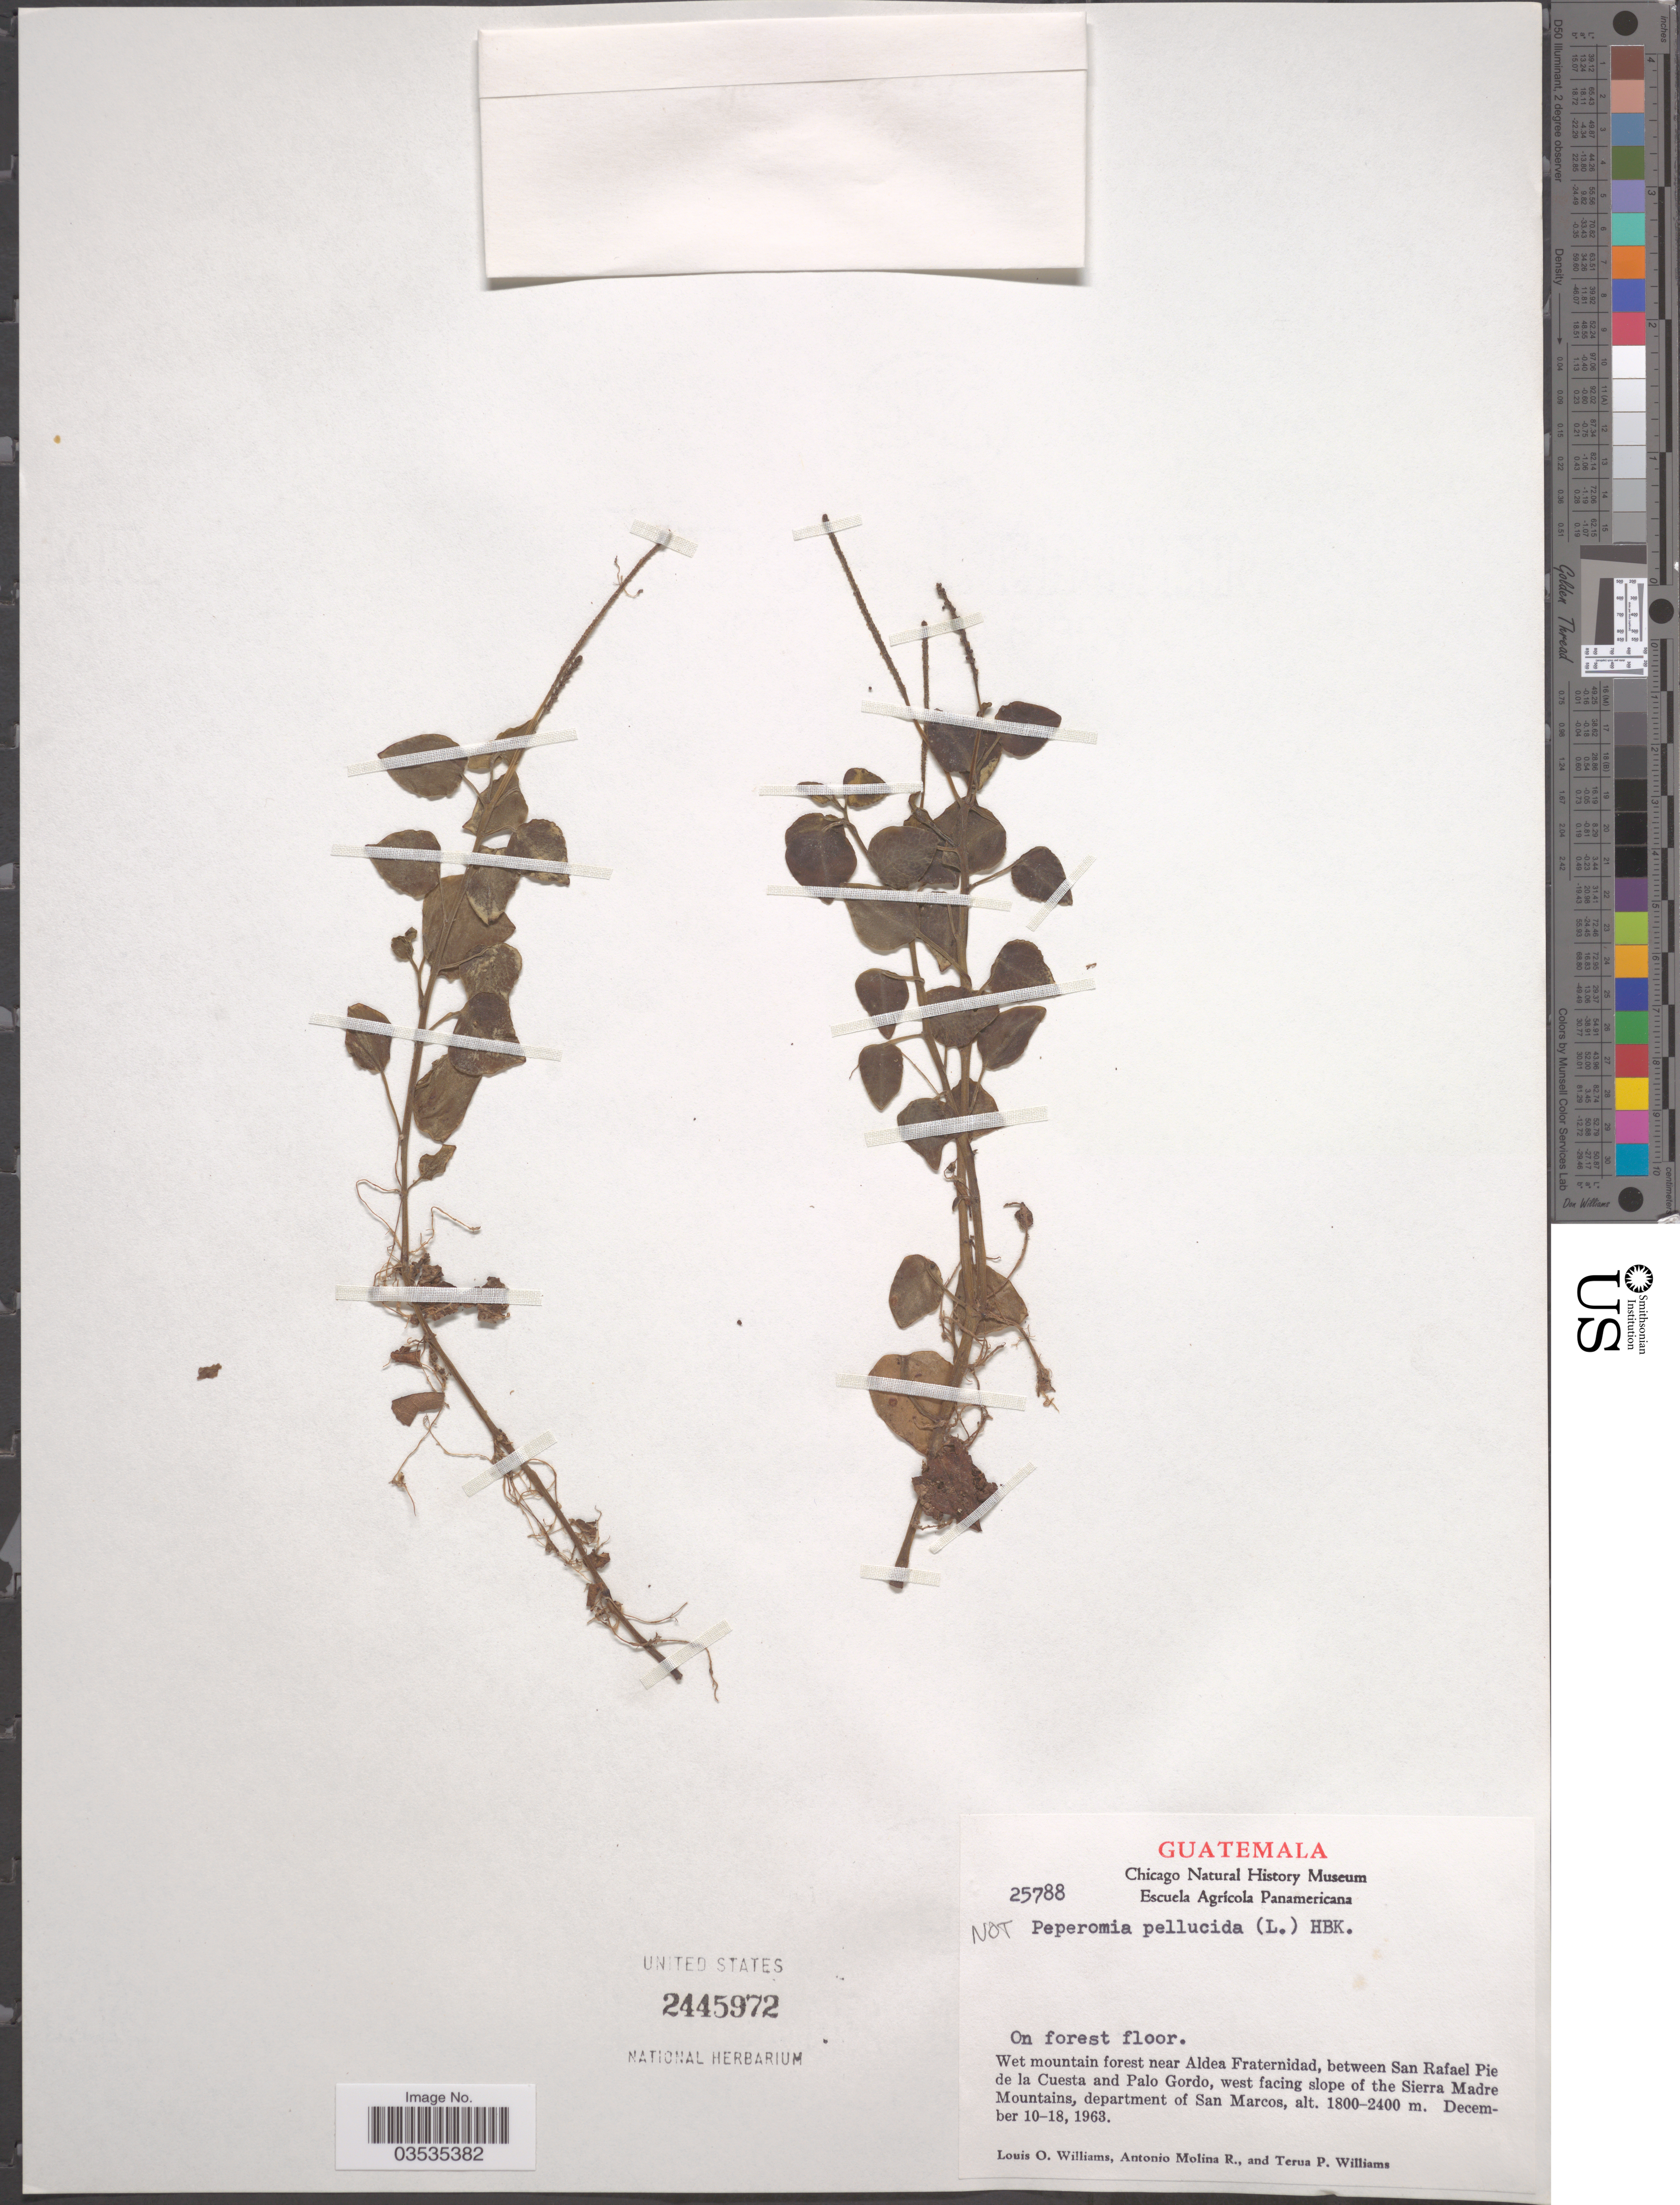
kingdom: Plantae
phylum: Tracheophyta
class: Magnoliopsida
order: Piperales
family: Piperaceae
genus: Peperomia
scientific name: Peperomia pellucida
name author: (L.) Kunth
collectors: L. O. Williams, A. Molina R. & T. Williams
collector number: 24788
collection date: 1963-12-10/1963-12-18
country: Guatemala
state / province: San Marcos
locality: Wet mountain forest near Aldea Fraternidad, between San Rafael Pie de la Cuesta and Palo Gordo, west facing slope of the Sierra madre Mountains, department of San Marcos.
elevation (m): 1800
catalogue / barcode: US 2445972